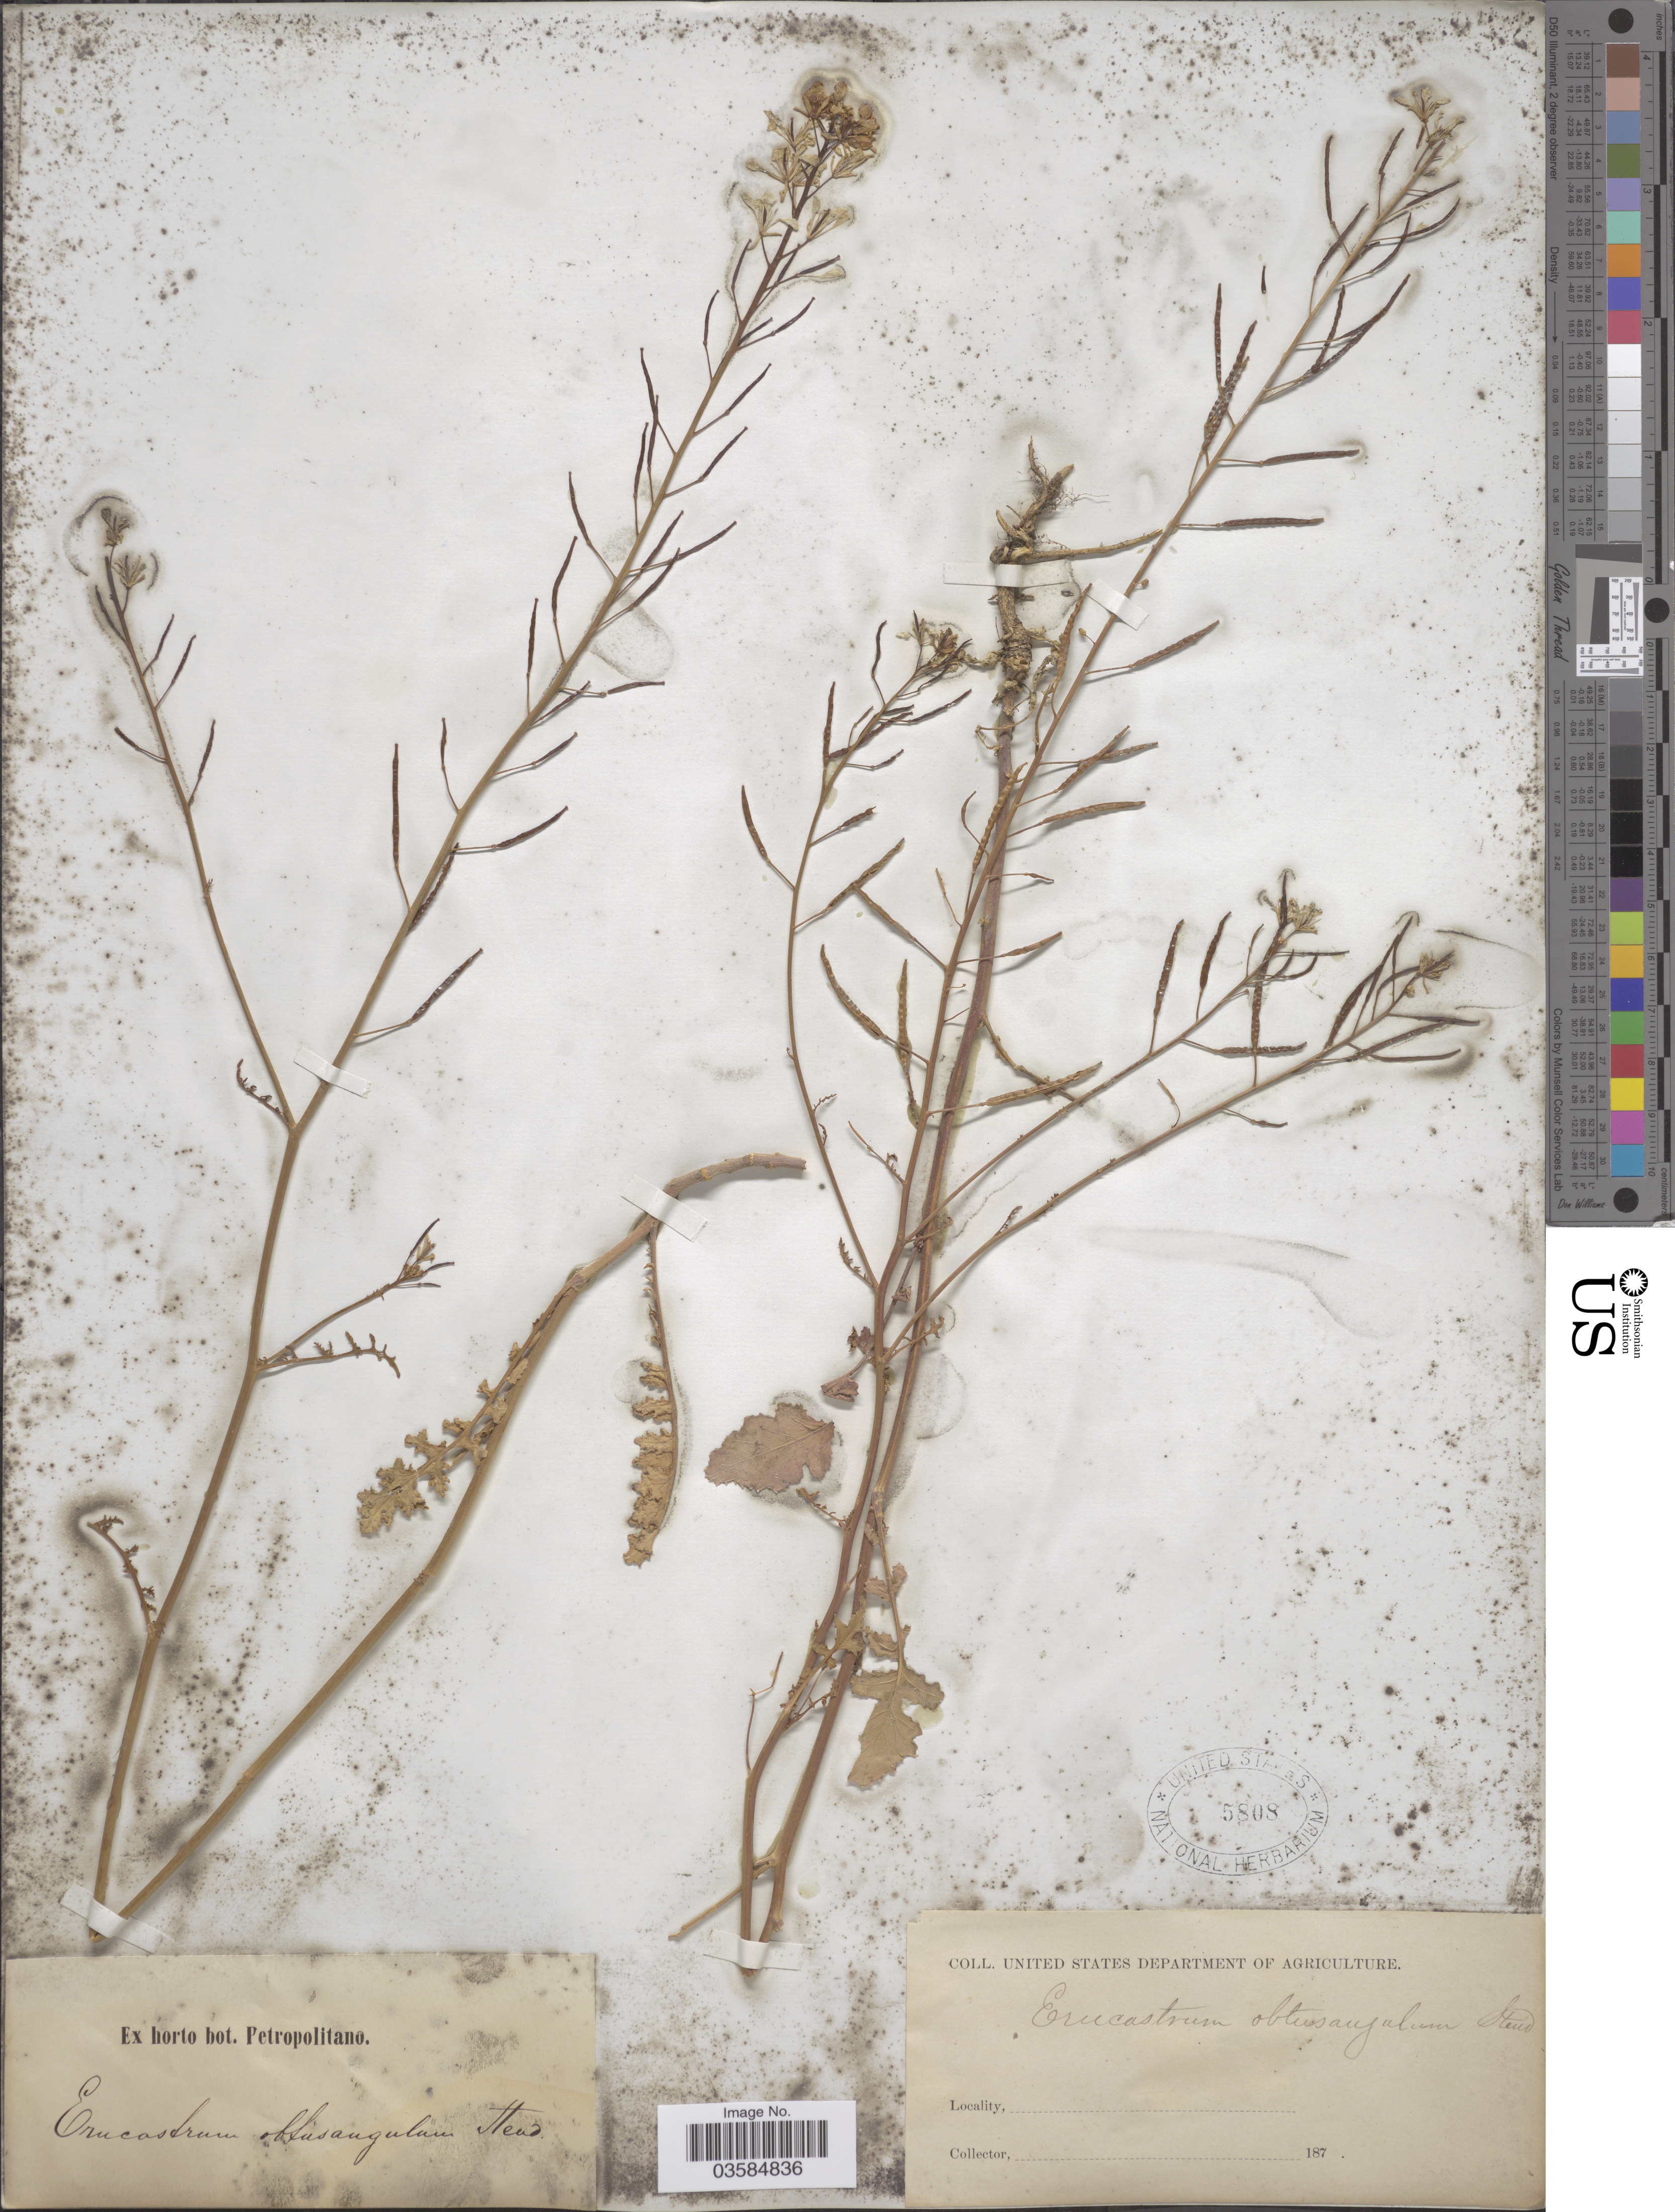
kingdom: Plantae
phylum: Tracheophyta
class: Magnoliopsida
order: Brassicales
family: Brassicaceae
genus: Erucastrum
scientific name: Erucastrum obtusangulum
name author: Rchb.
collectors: ex Horto Bot. Petropolitano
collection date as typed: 187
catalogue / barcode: US 5808